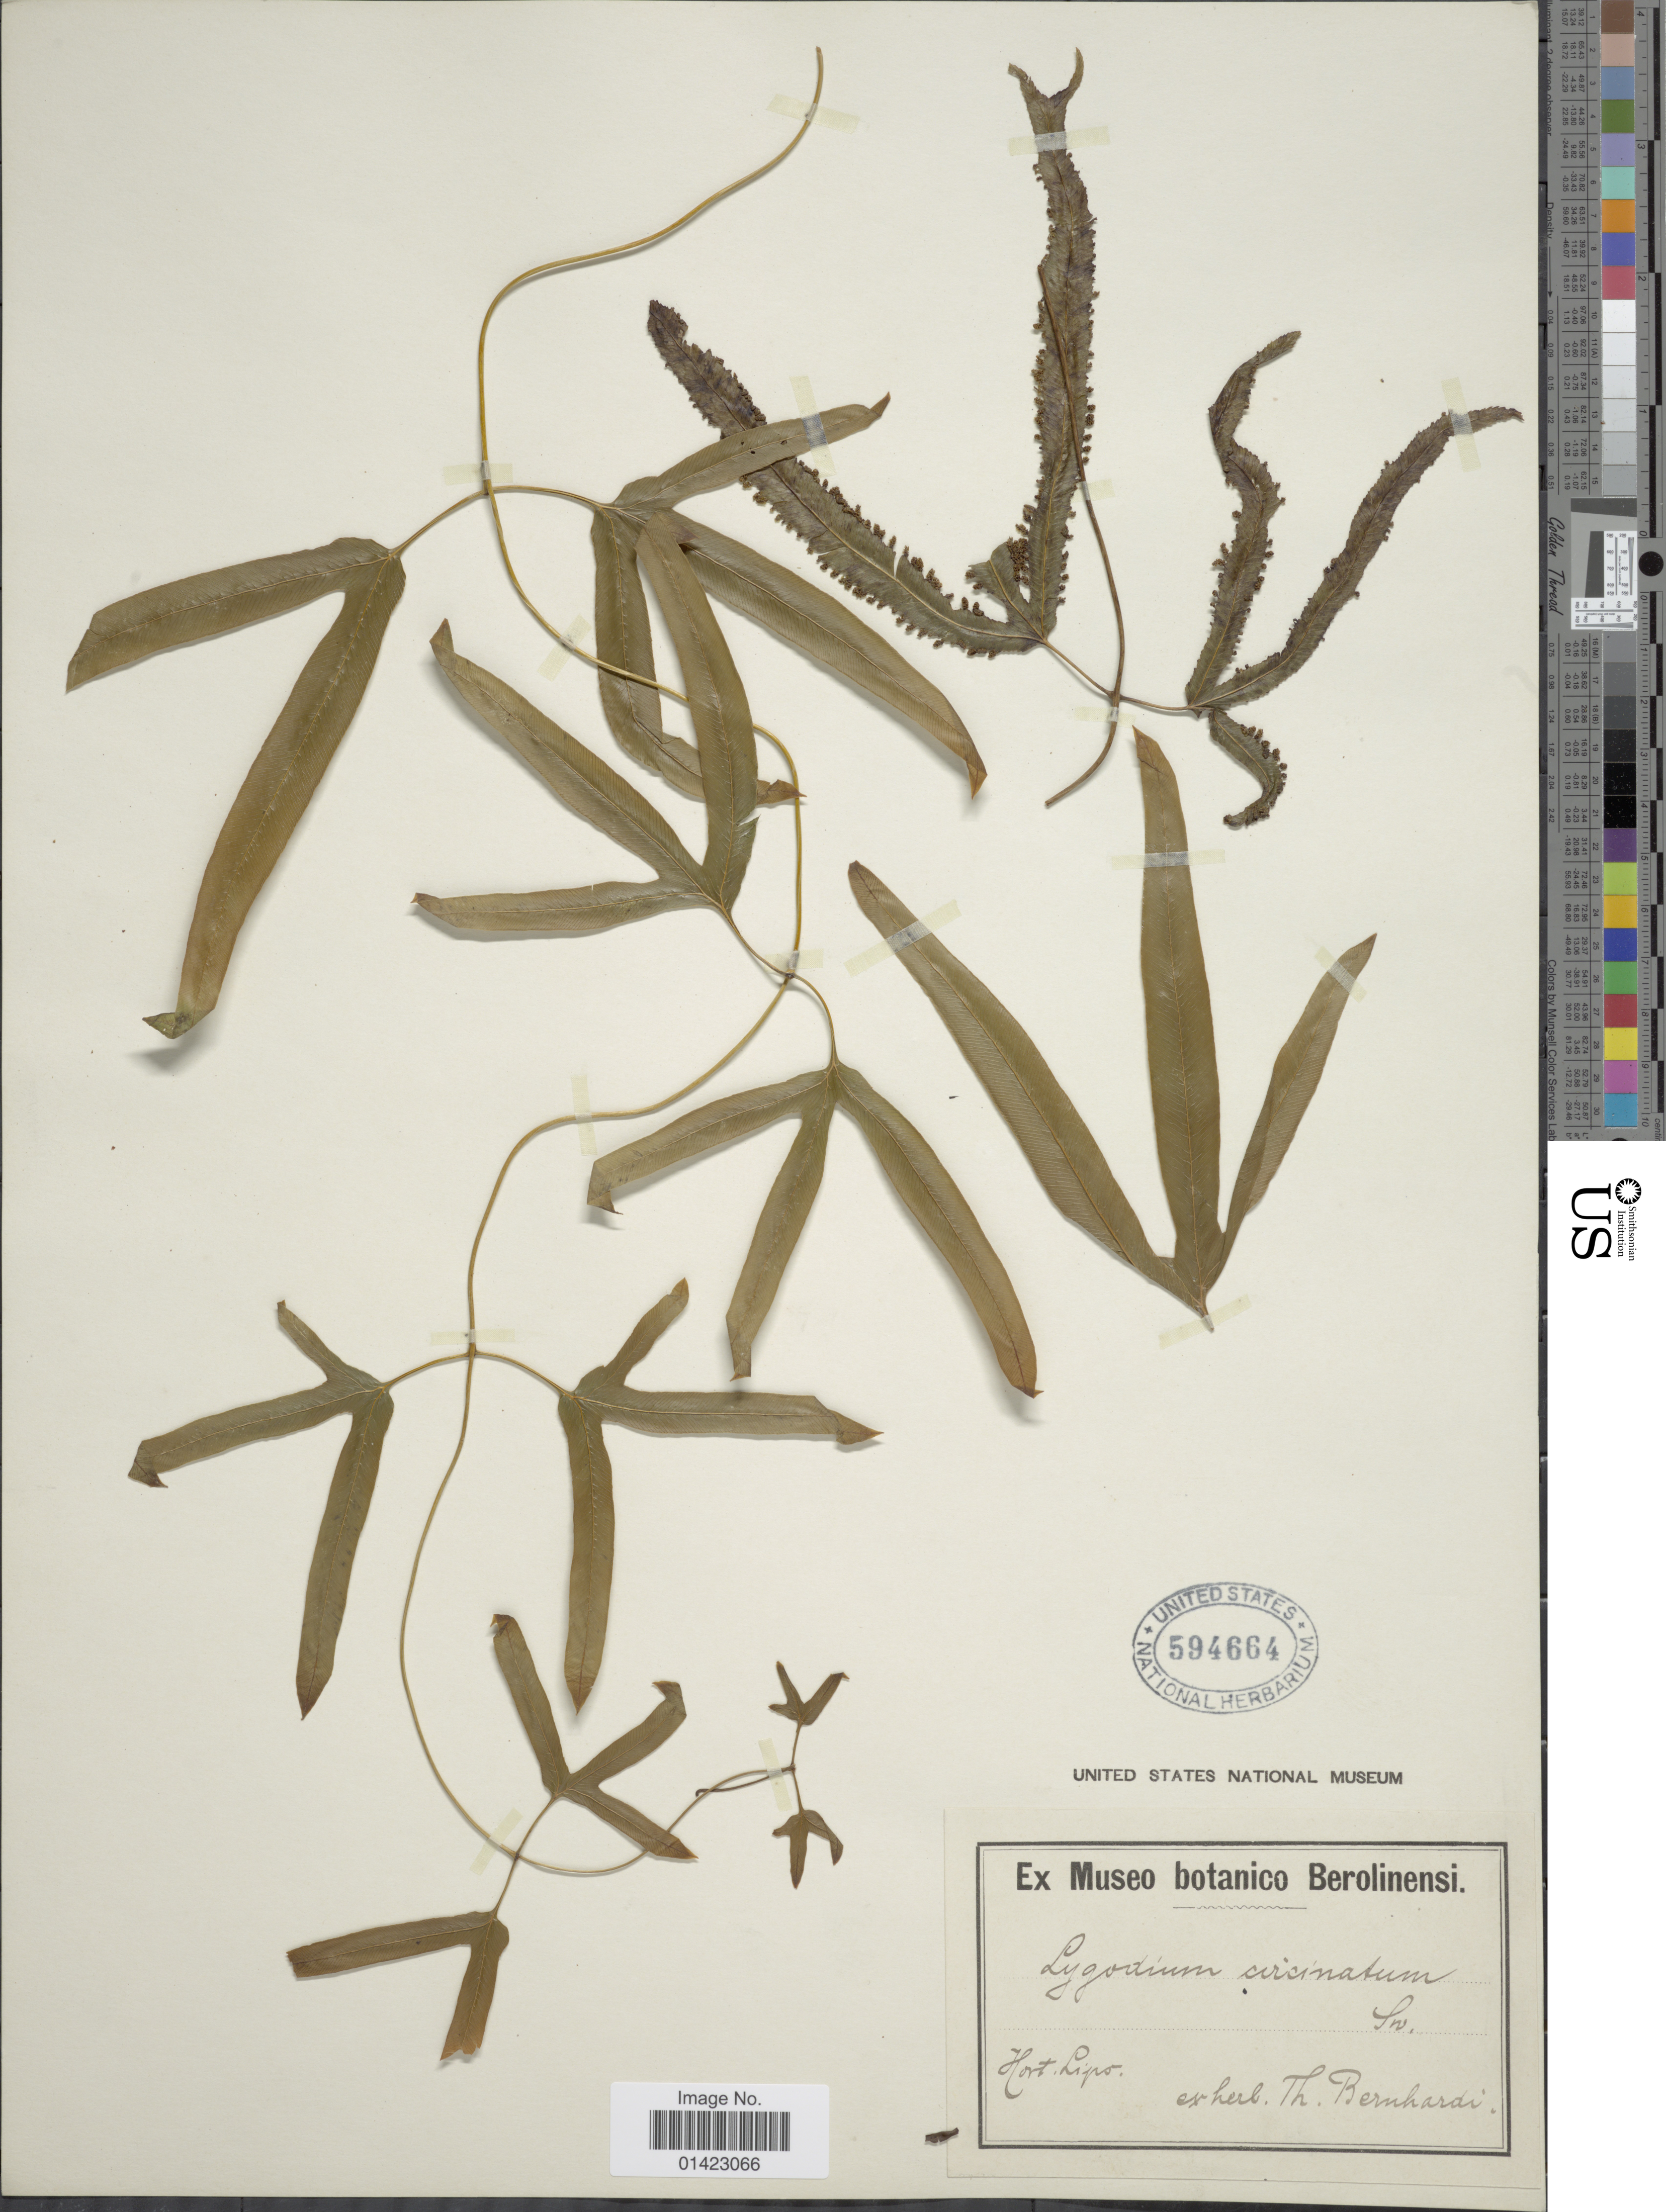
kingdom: Plantae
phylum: Tracheophyta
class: Polypodiopsida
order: Schizaeales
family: Lygodiaceae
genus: Lygodium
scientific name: Lygodium circinnatum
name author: (Burm. f.) Sw.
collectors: ex herb. Bernhardi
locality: Hort. Lipo [interpreted]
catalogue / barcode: US 594664